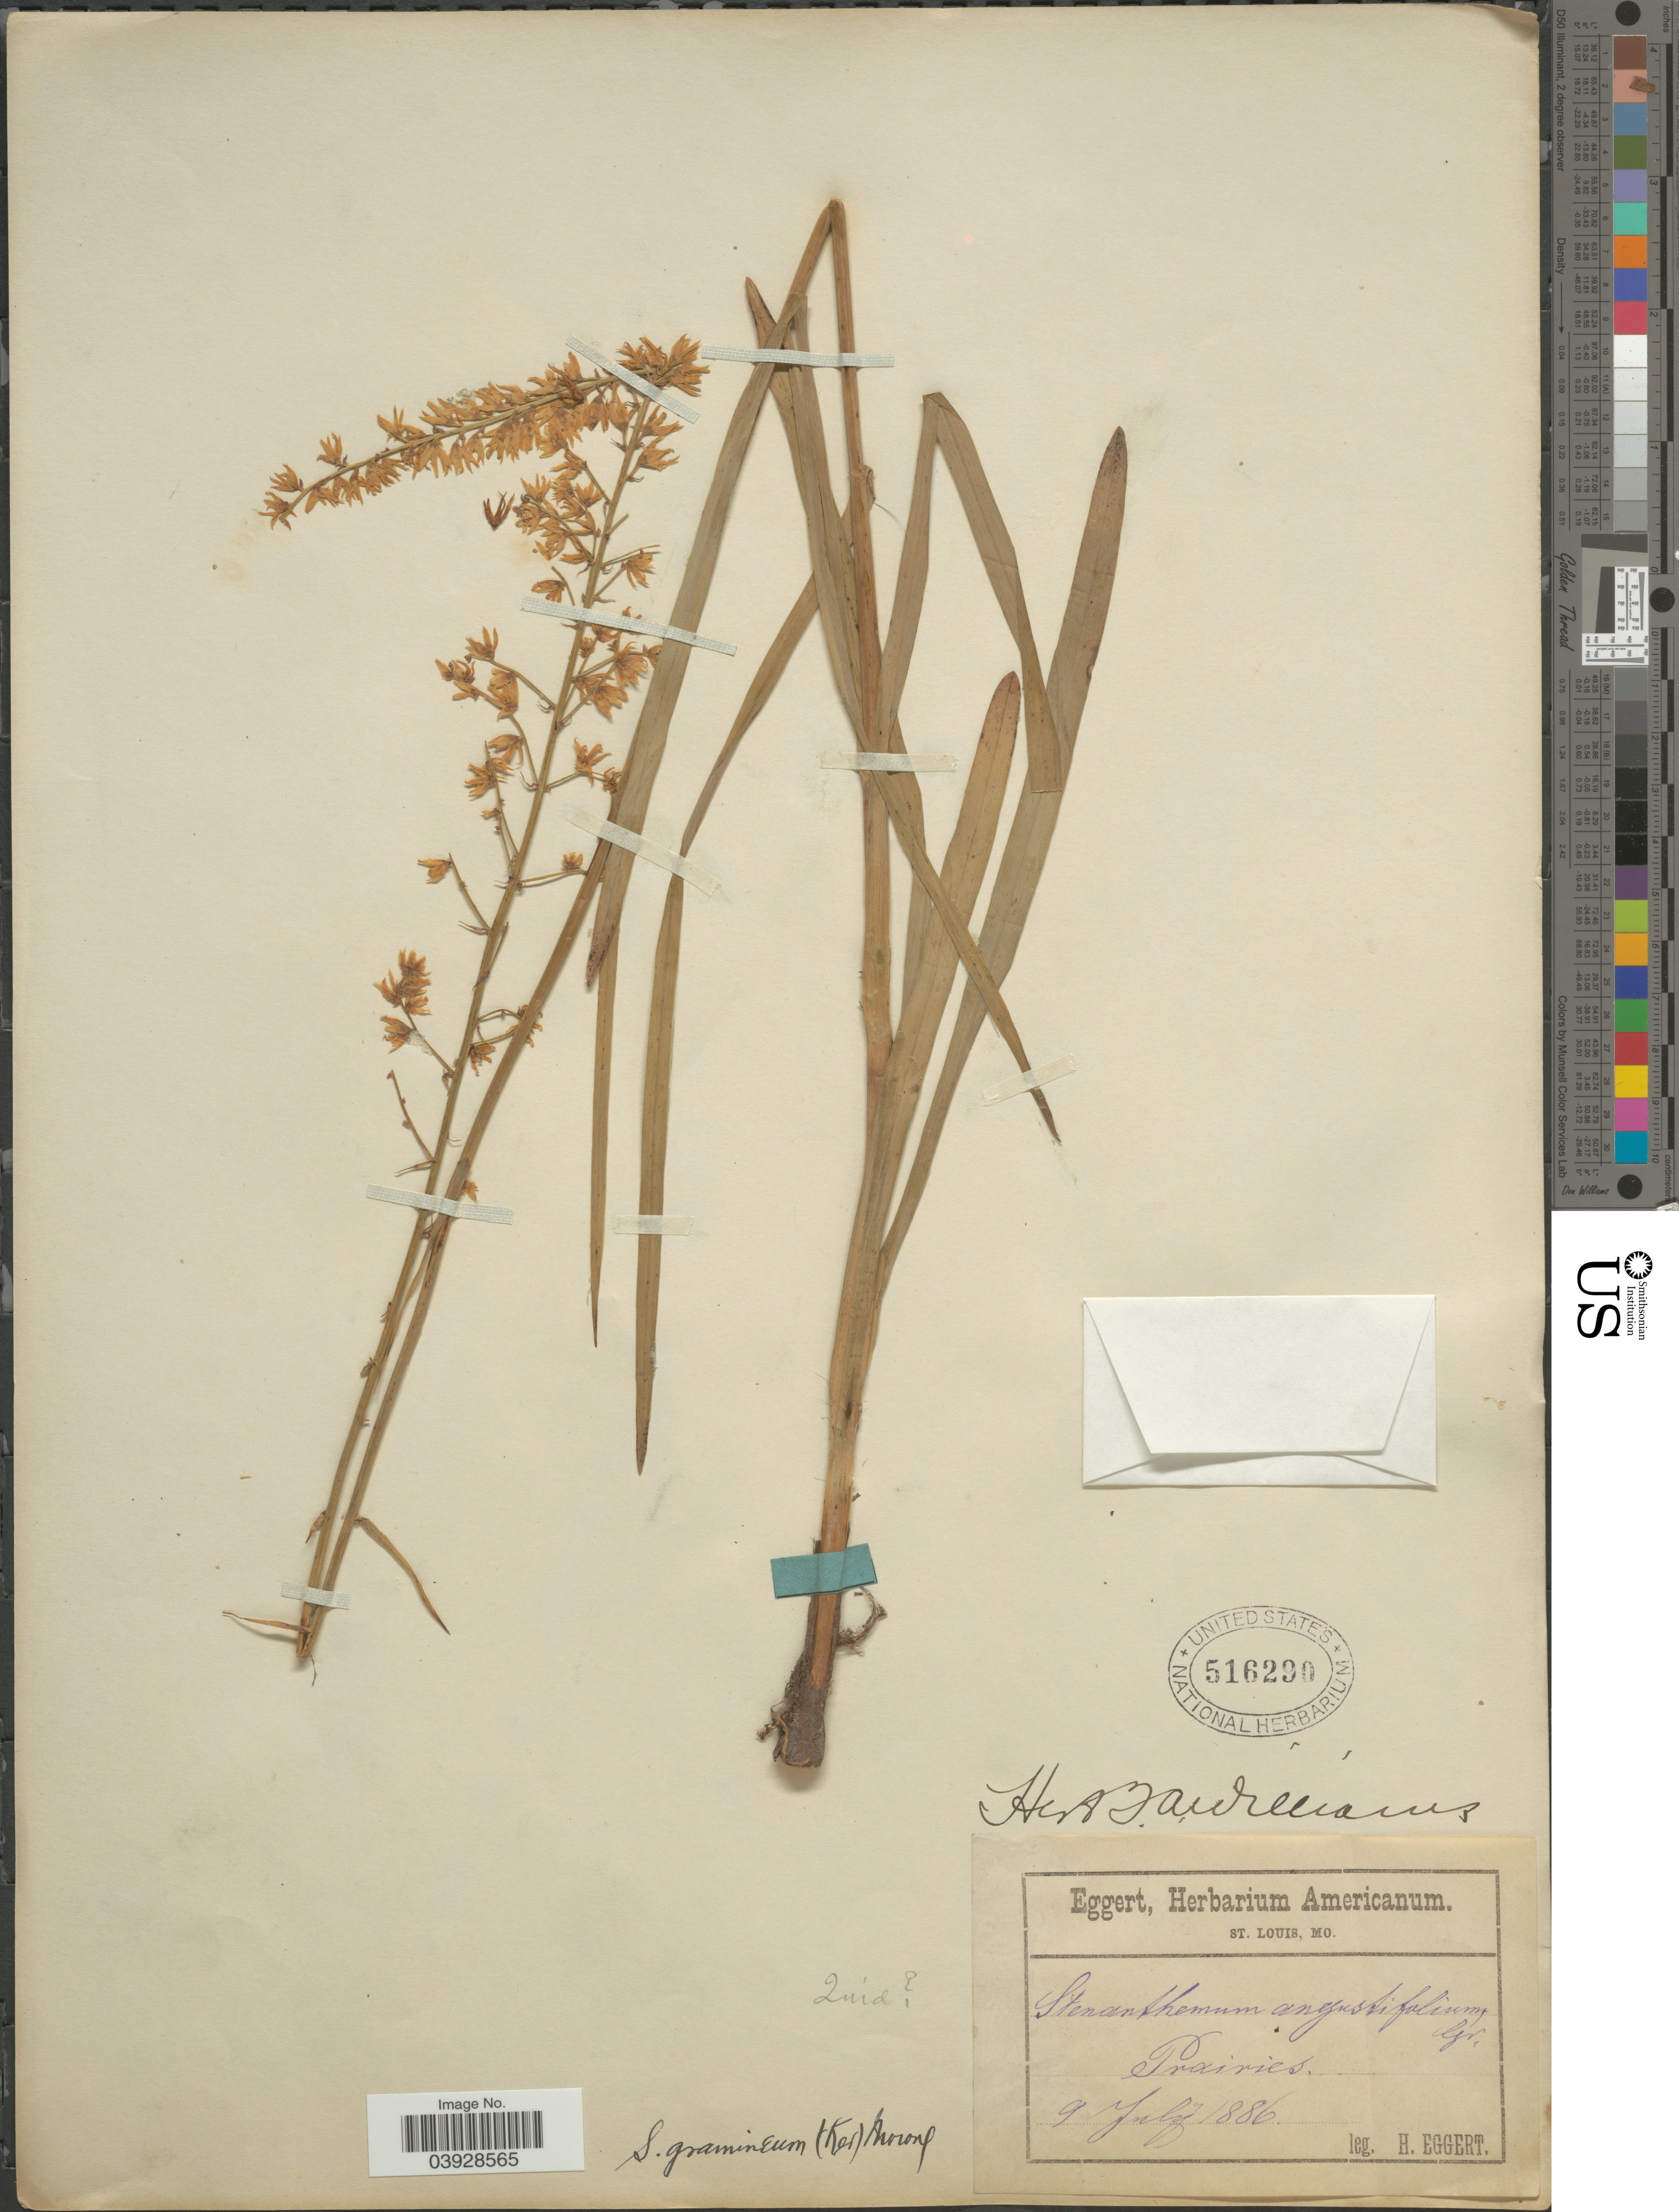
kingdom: Plantae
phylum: Tracheophyta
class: Liliopsida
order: Liliales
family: Melanthiaceae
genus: Stenanthium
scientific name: Stenanthium gramineum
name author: (Ker Gawl.) Morong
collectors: H. Eggert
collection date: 1886-07-09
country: United States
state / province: Missouri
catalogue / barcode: US 516290